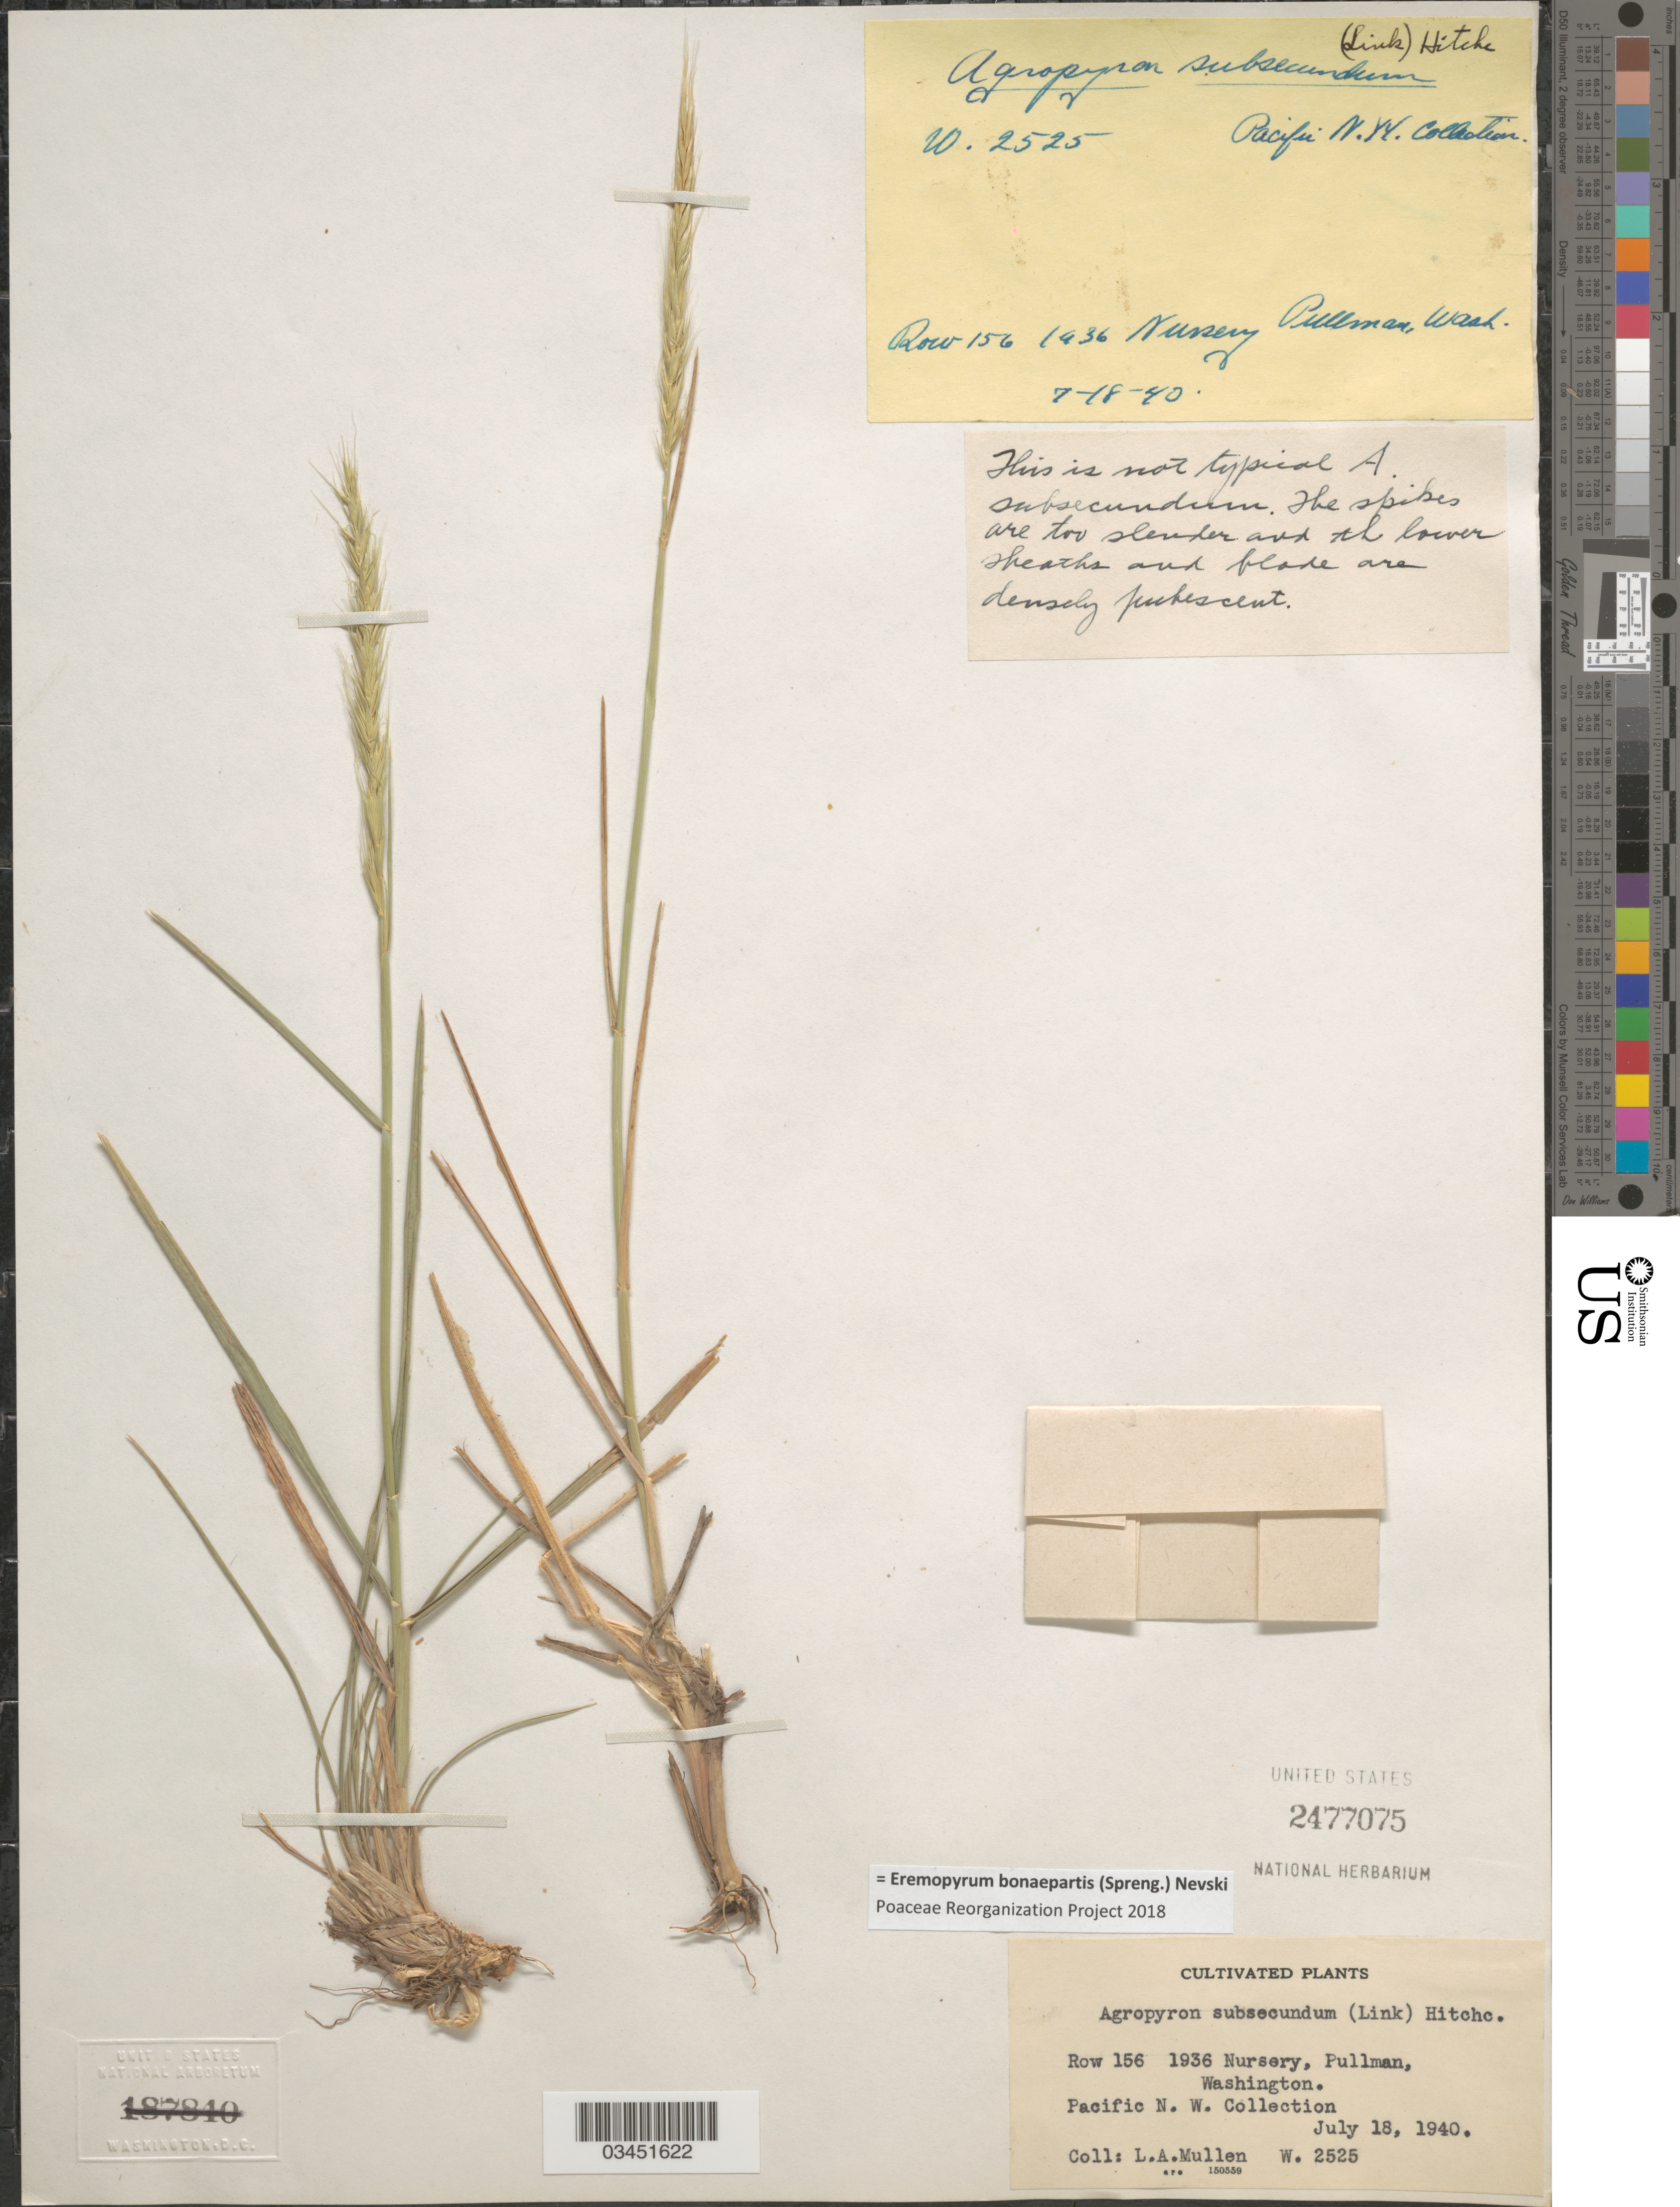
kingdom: Plantae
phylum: Tracheophyta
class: Liliopsida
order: Poales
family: Poaceae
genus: Eremopyrum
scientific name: Eremopyrum bonaepartis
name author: (Spreng.) Nevski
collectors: L. Mullen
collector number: W2525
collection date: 1940-07-18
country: United States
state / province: Washington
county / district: Whitman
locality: Row 156 1936 Nursery, Pullman.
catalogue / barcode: US 2477075